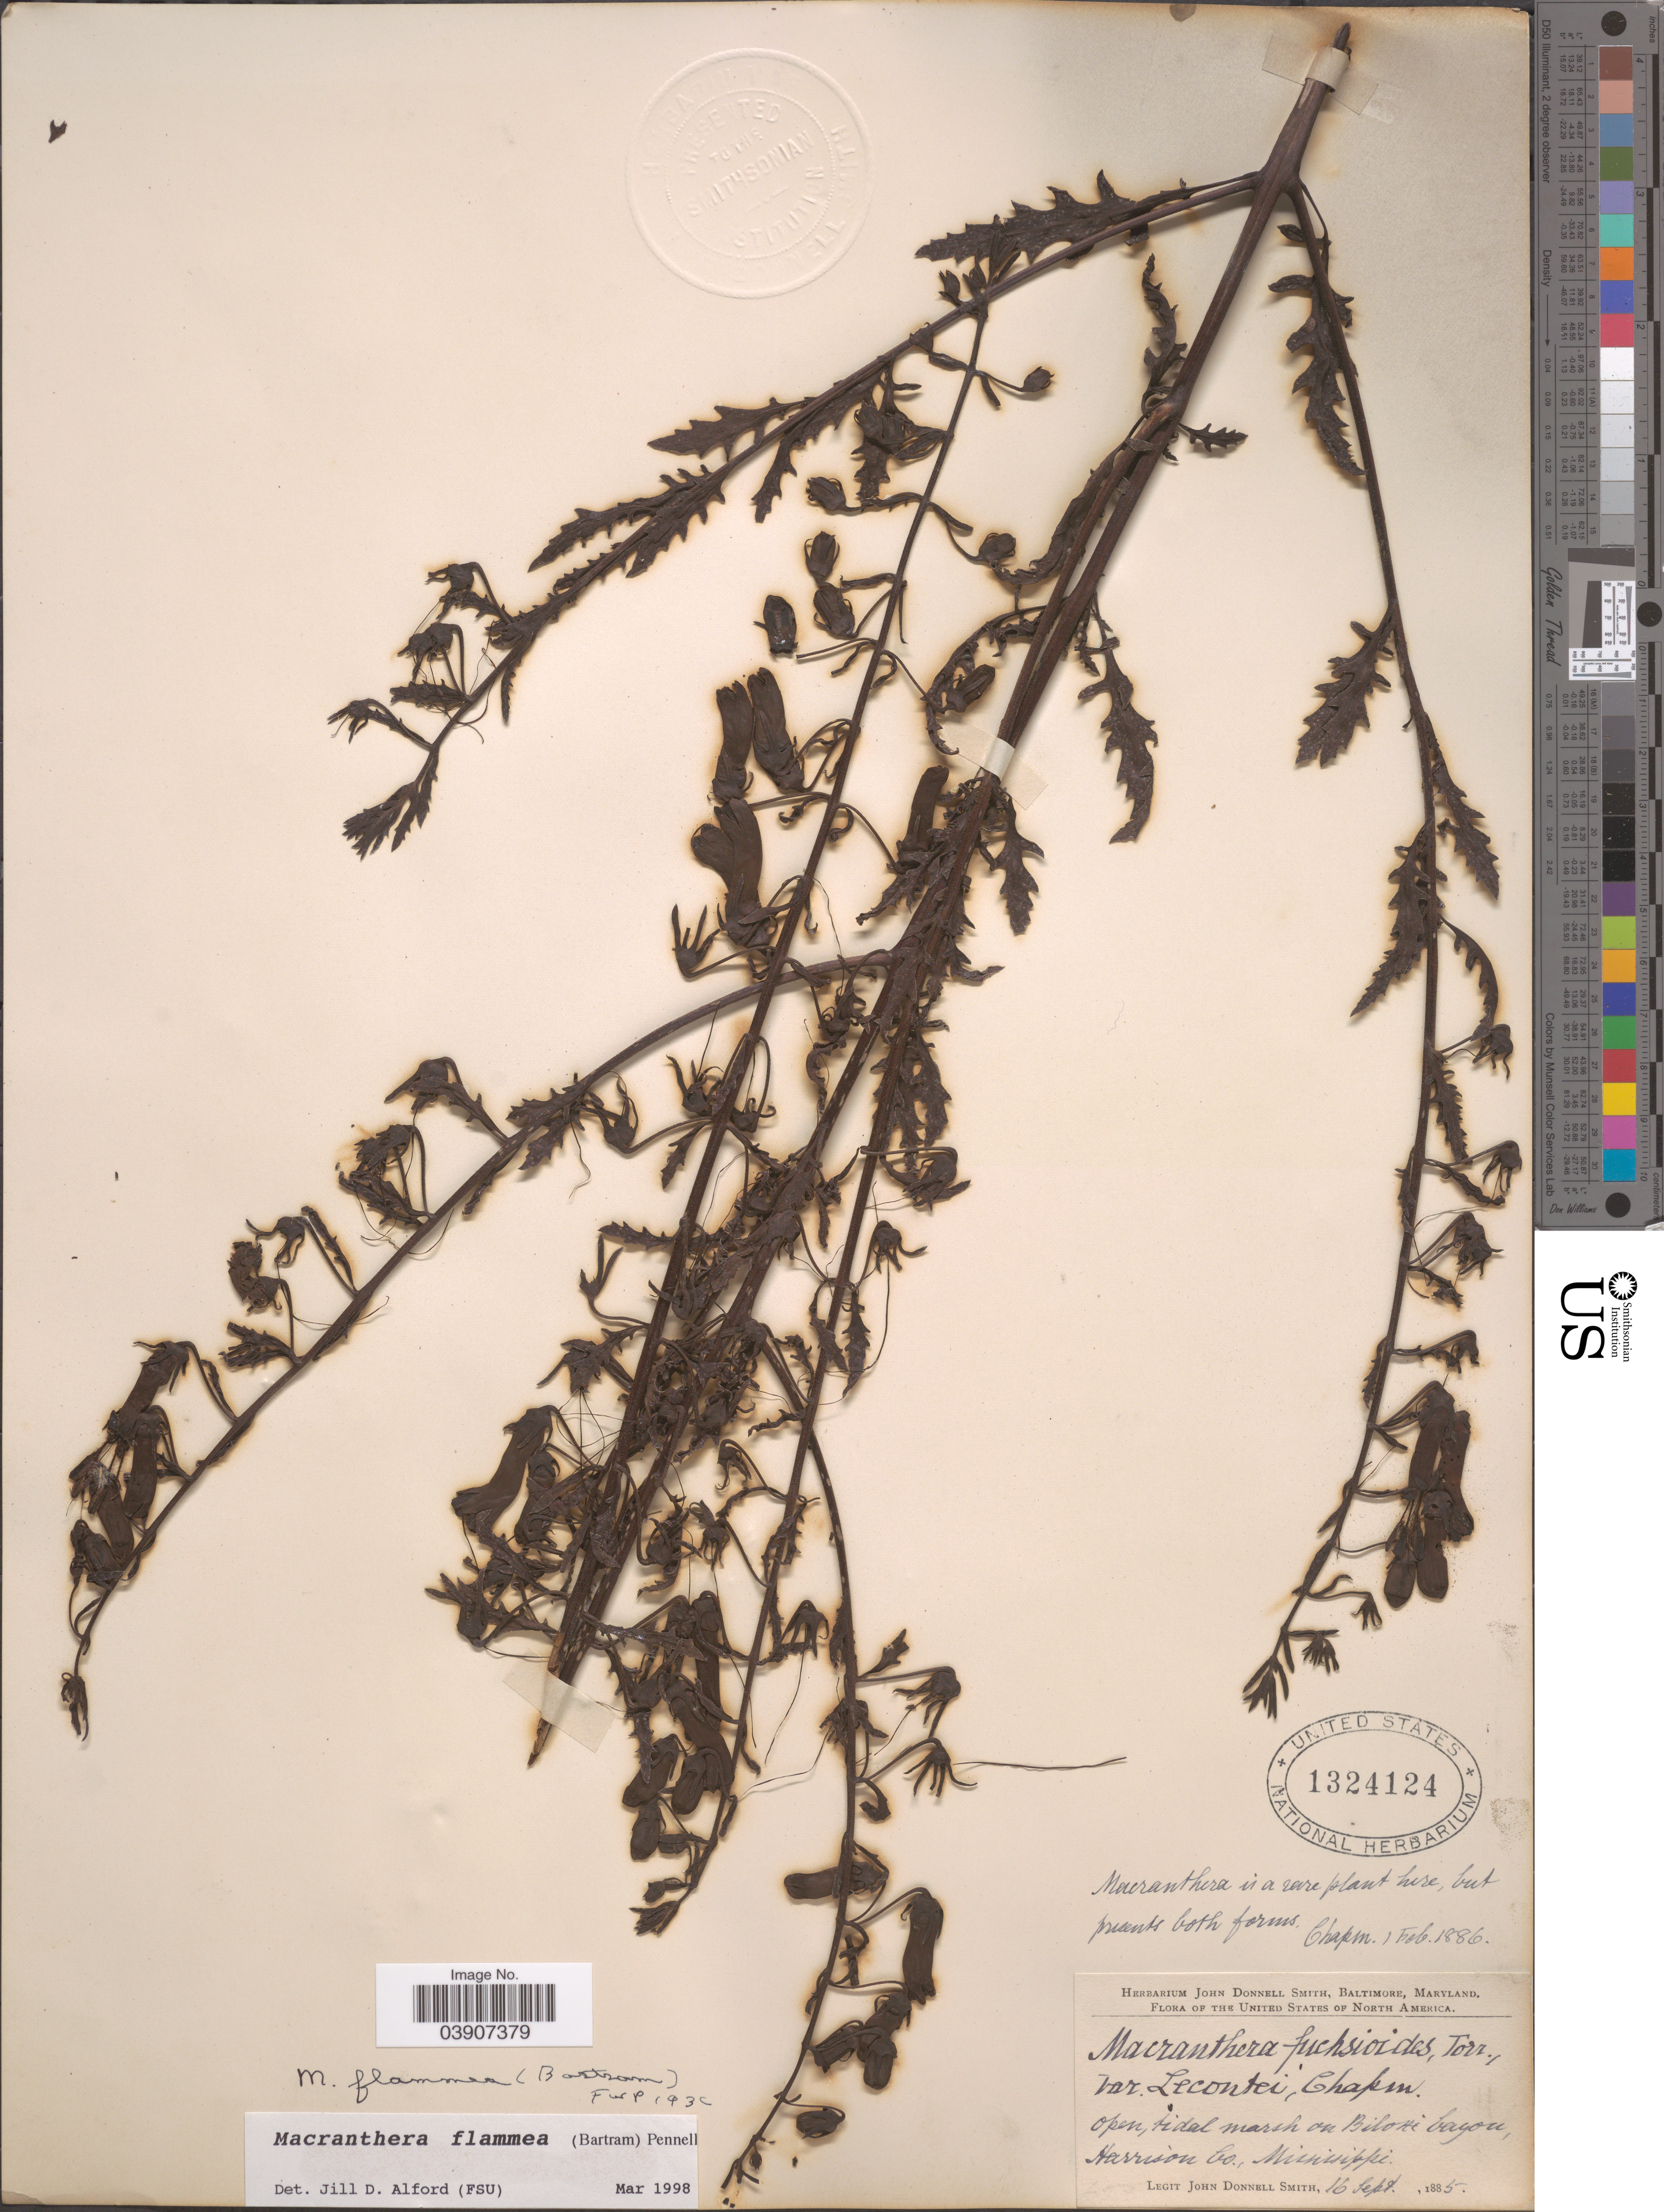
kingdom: Plantae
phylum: Tracheophyta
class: Magnoliopsida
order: Lamiales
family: Orobanchaceae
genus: Macranthera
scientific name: Macranthera flammea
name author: Pennell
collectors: J. Donnell Smith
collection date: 1885-09-16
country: United States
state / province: Mississippi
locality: Open, tidal marsh on Biloxi bayou, Harrison Co.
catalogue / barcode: US 1324124